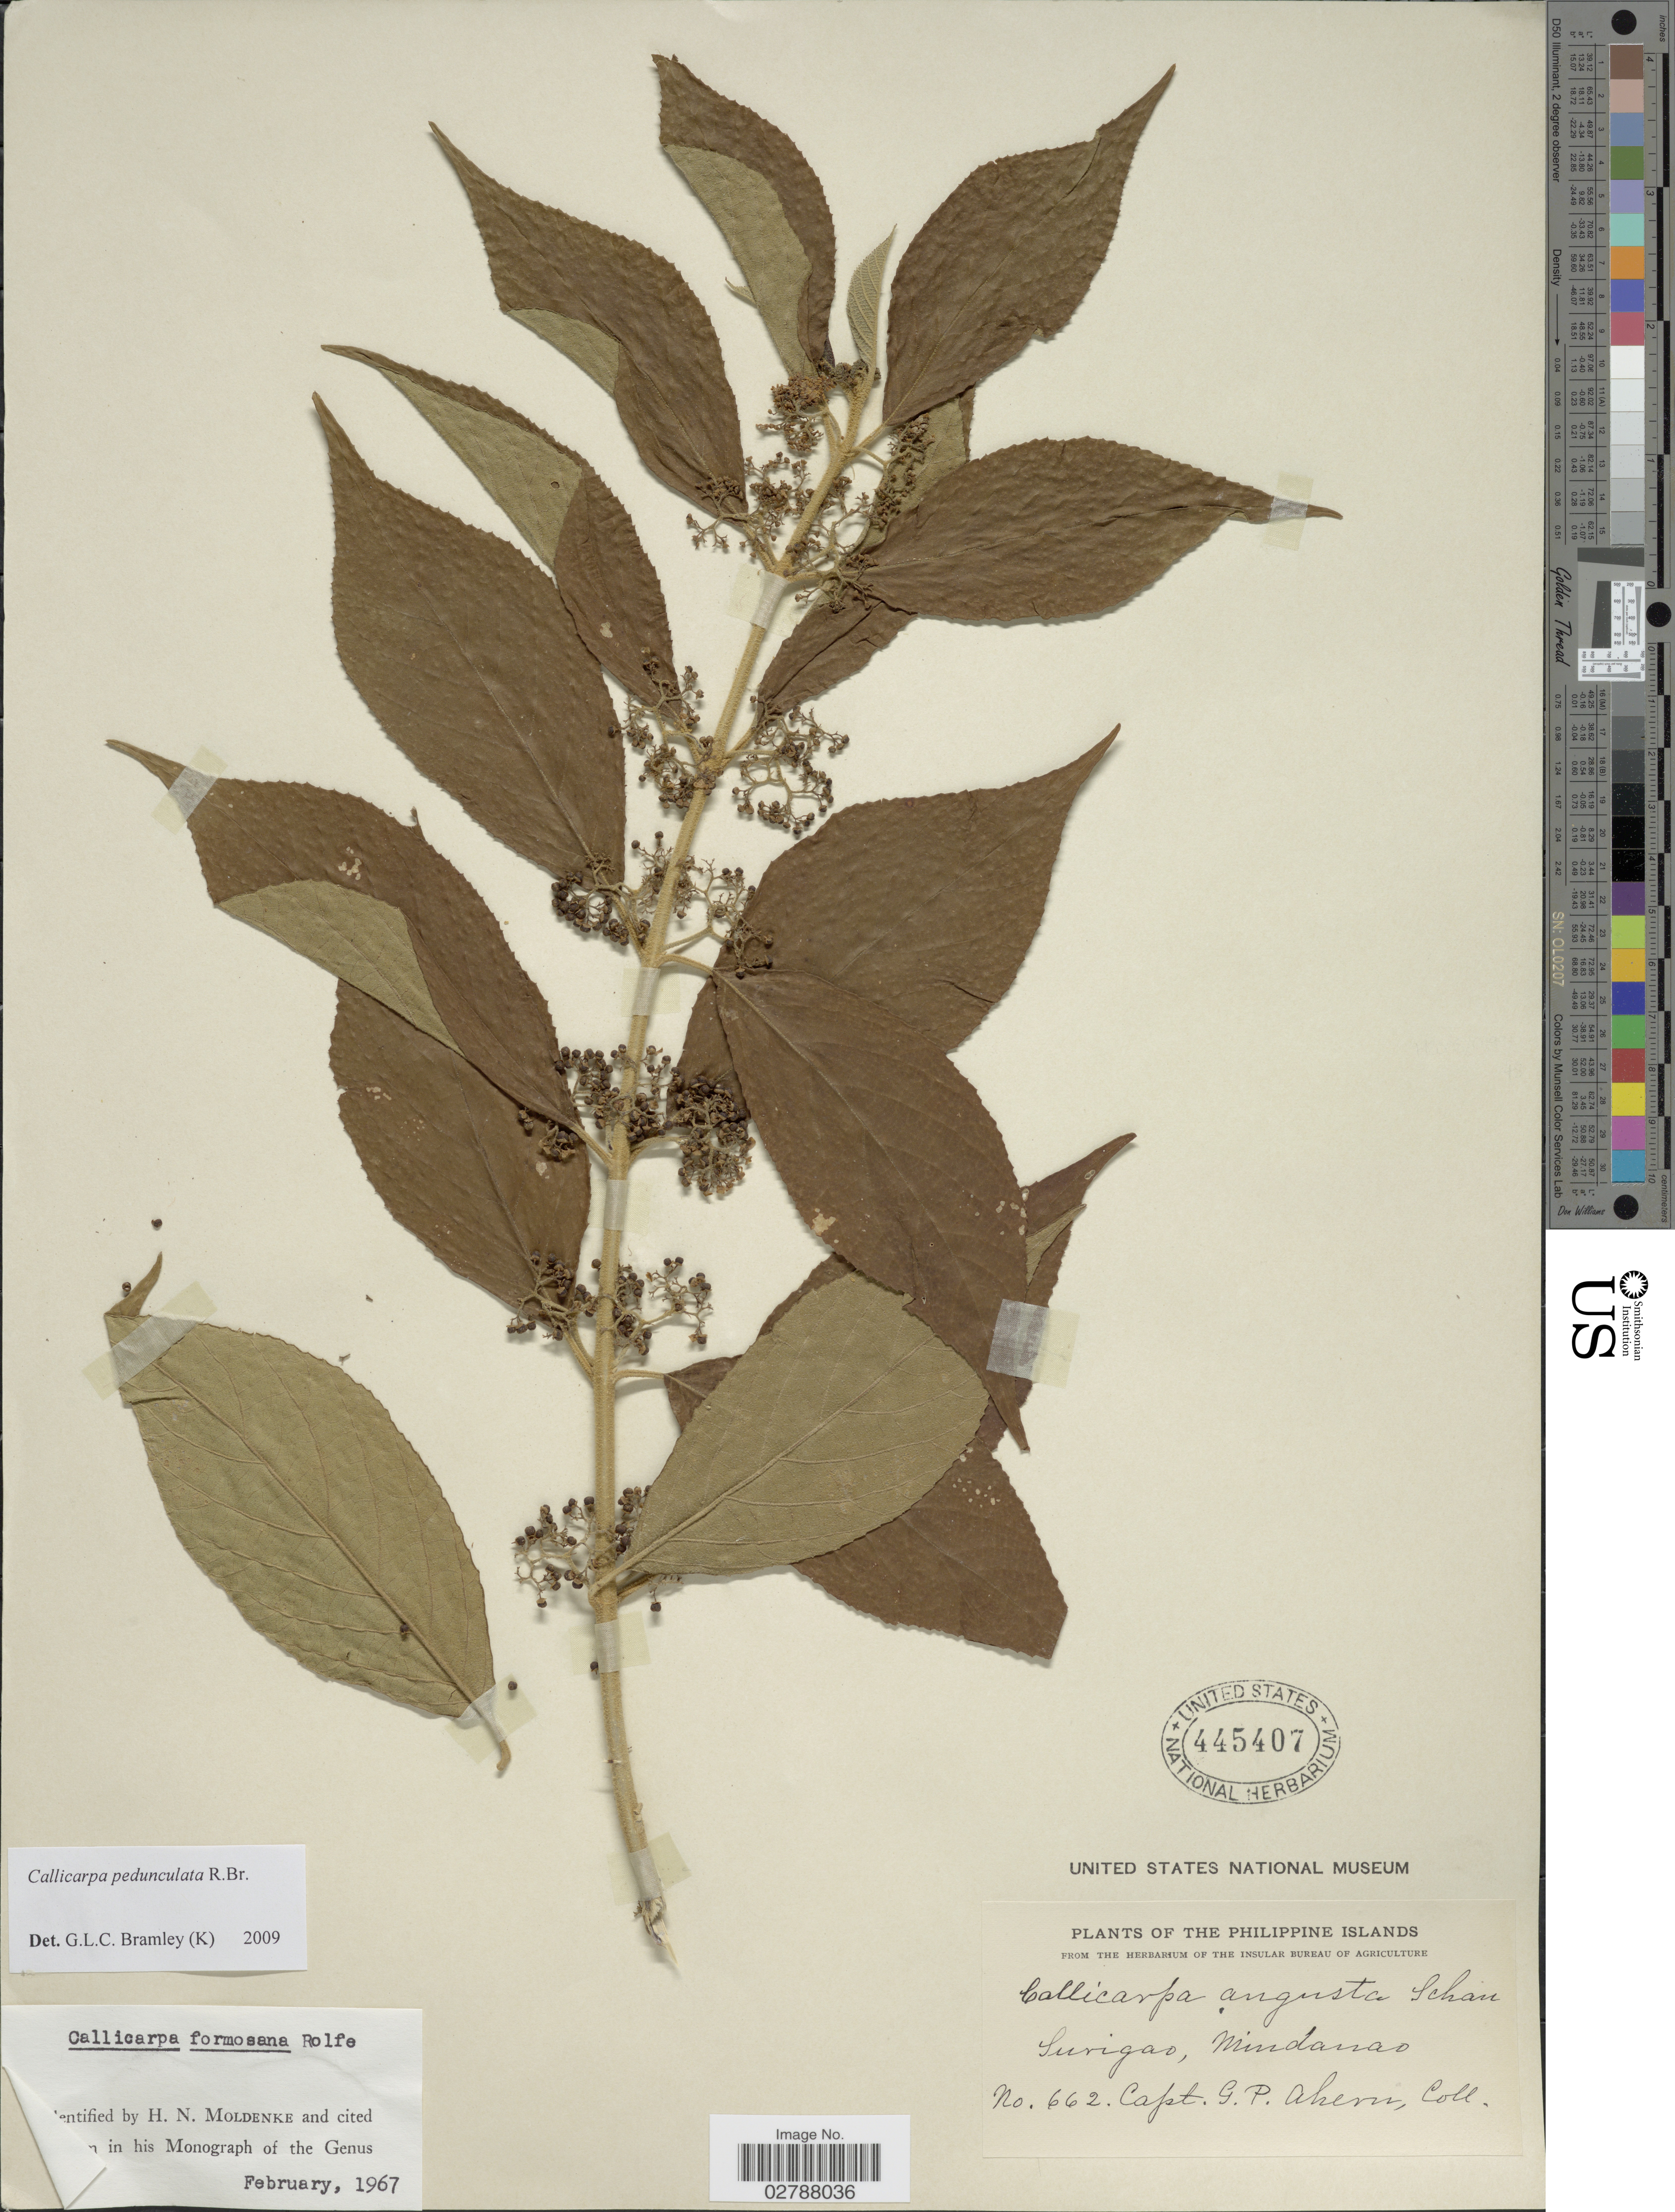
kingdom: Plantae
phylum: Tracheophyta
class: Magnoliopsida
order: Lamiales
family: Lamiaceae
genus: Callicarpa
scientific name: Callicarpa pedunculata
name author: R. Br.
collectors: G. Ahern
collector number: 662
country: Philippines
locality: Philippine Islands. Surigao, Mindanao.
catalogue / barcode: US 445407